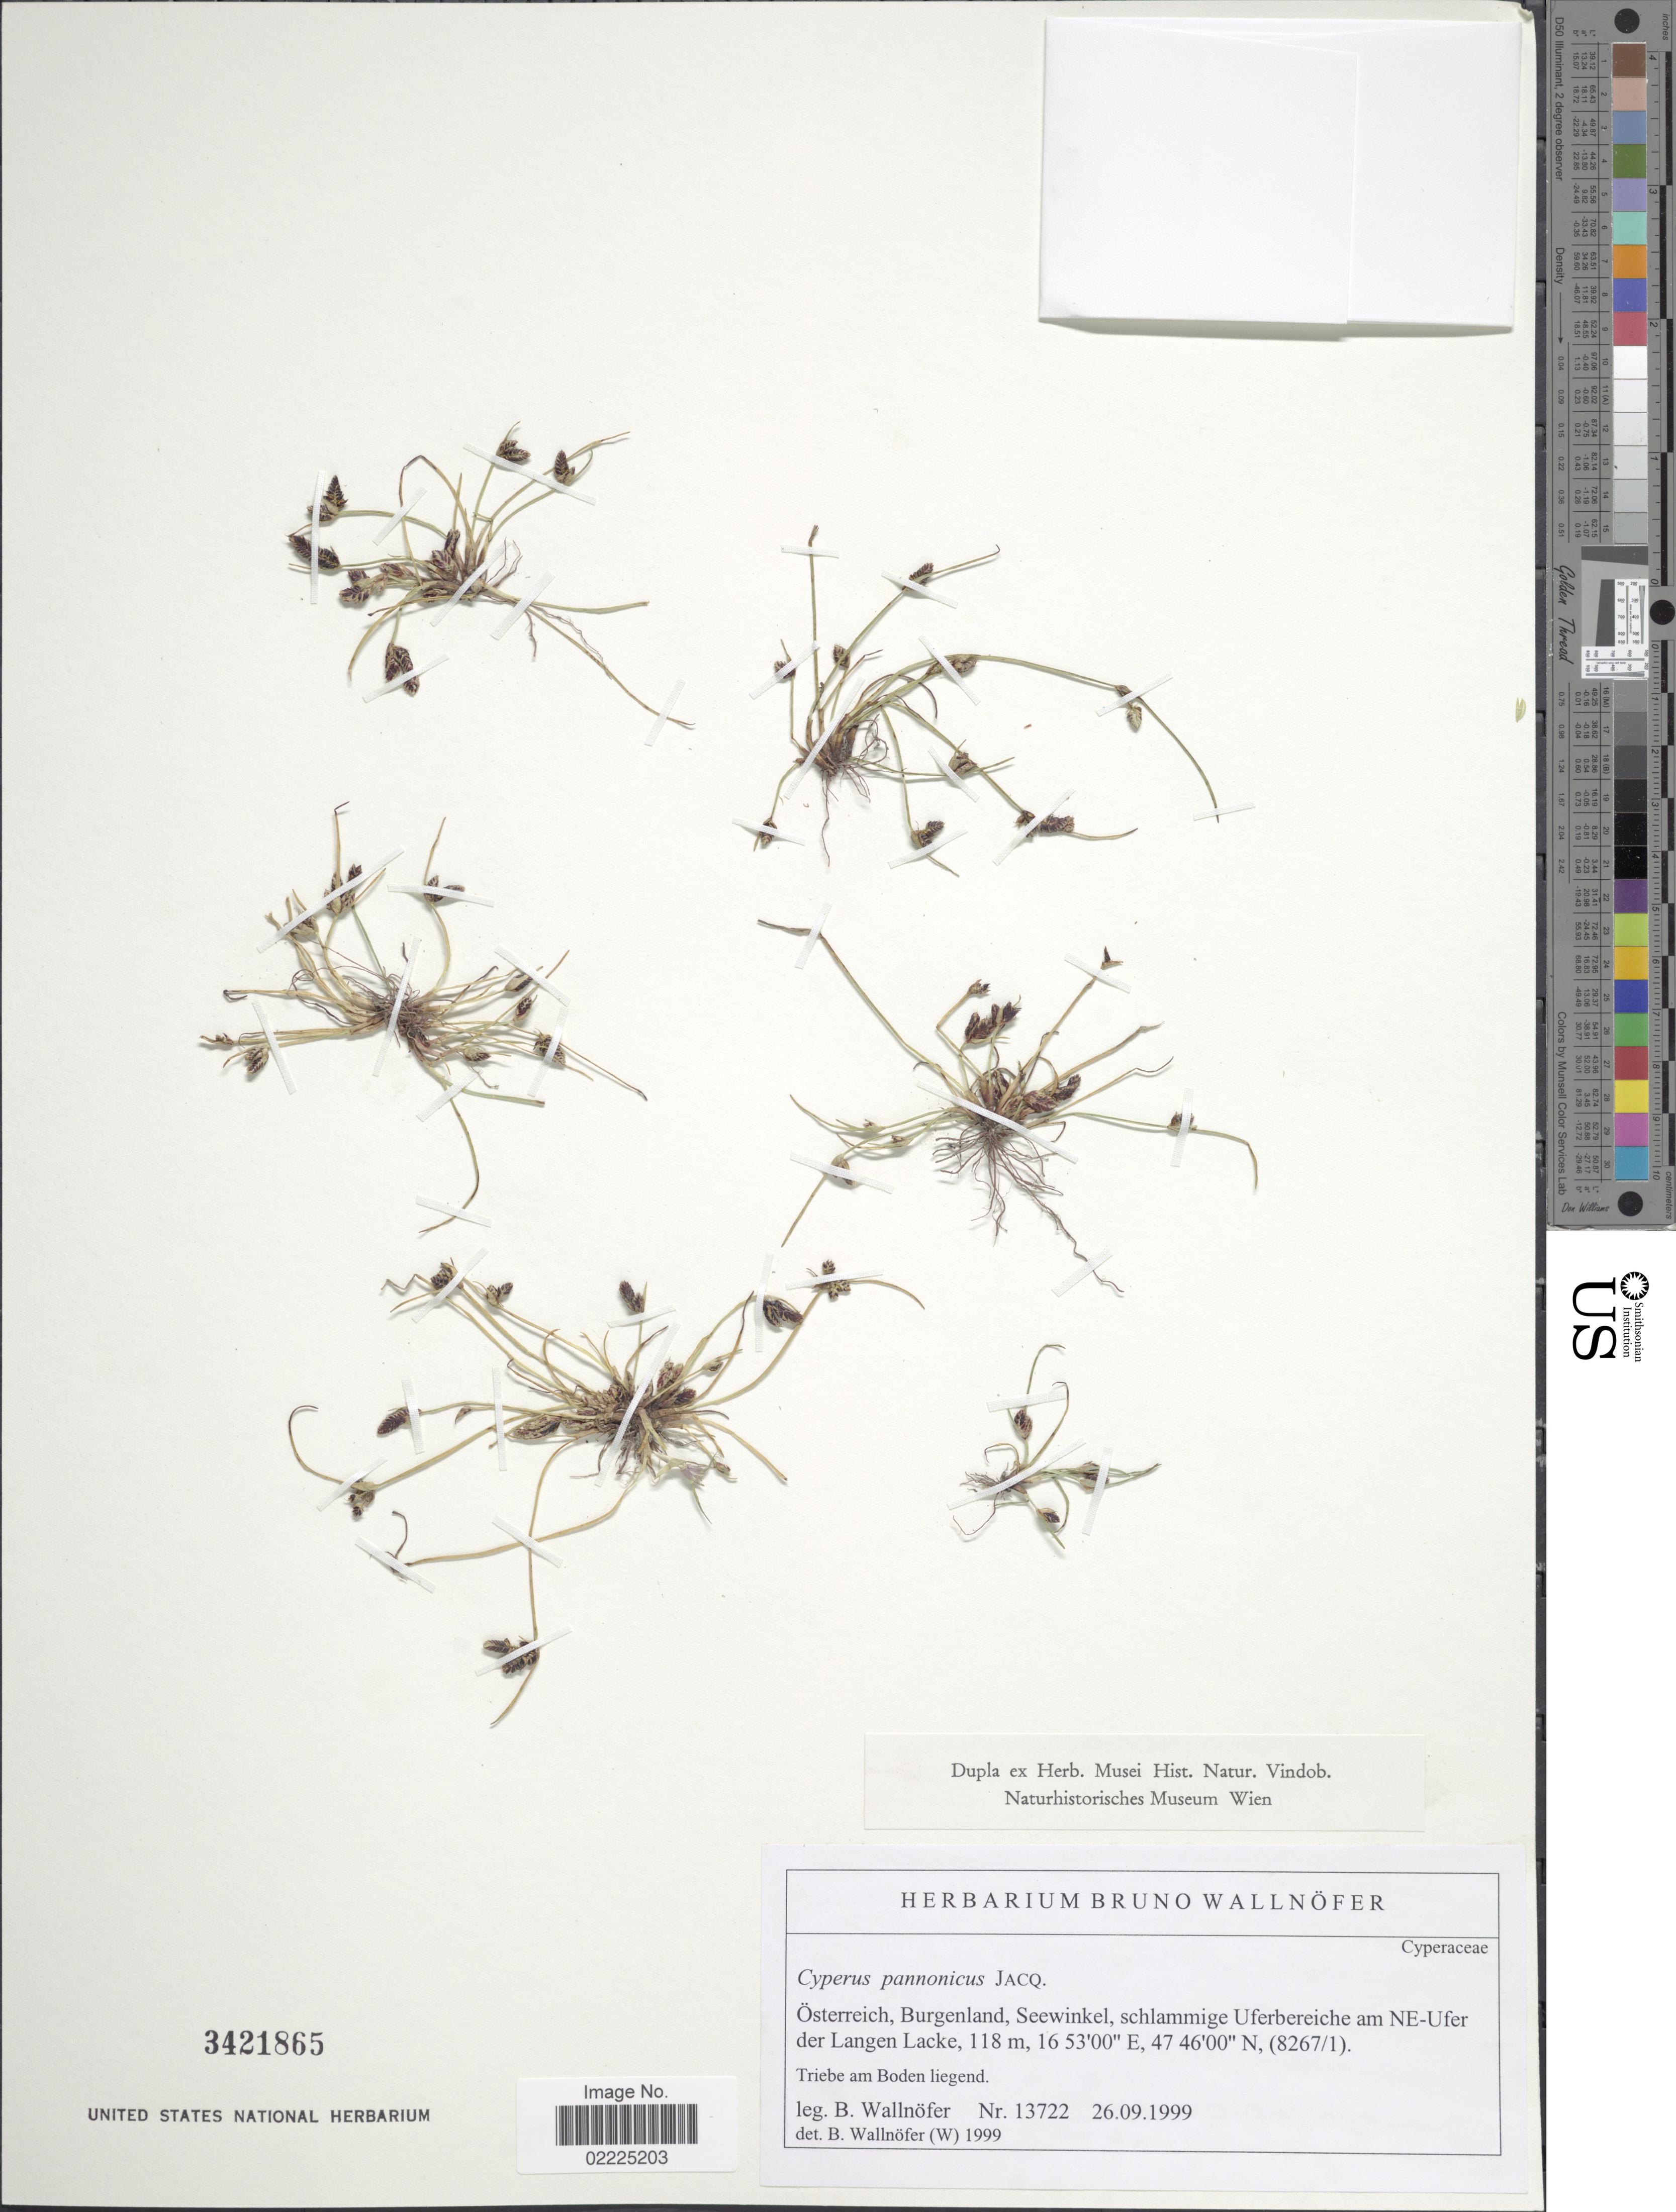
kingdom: Plantae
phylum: Tracheophyta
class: Liliopsida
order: Poales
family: Cyperaceae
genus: Cyperus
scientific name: Cyperus pannonicus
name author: Jacq.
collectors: B. Wallnöfer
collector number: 13722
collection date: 1999-09-26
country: Austria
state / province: Burgenland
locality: Osterreich, Seewinkel, schlammige Uferbereiche am NE-Ufer der Langen Lacke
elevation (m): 118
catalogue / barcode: US 3421865